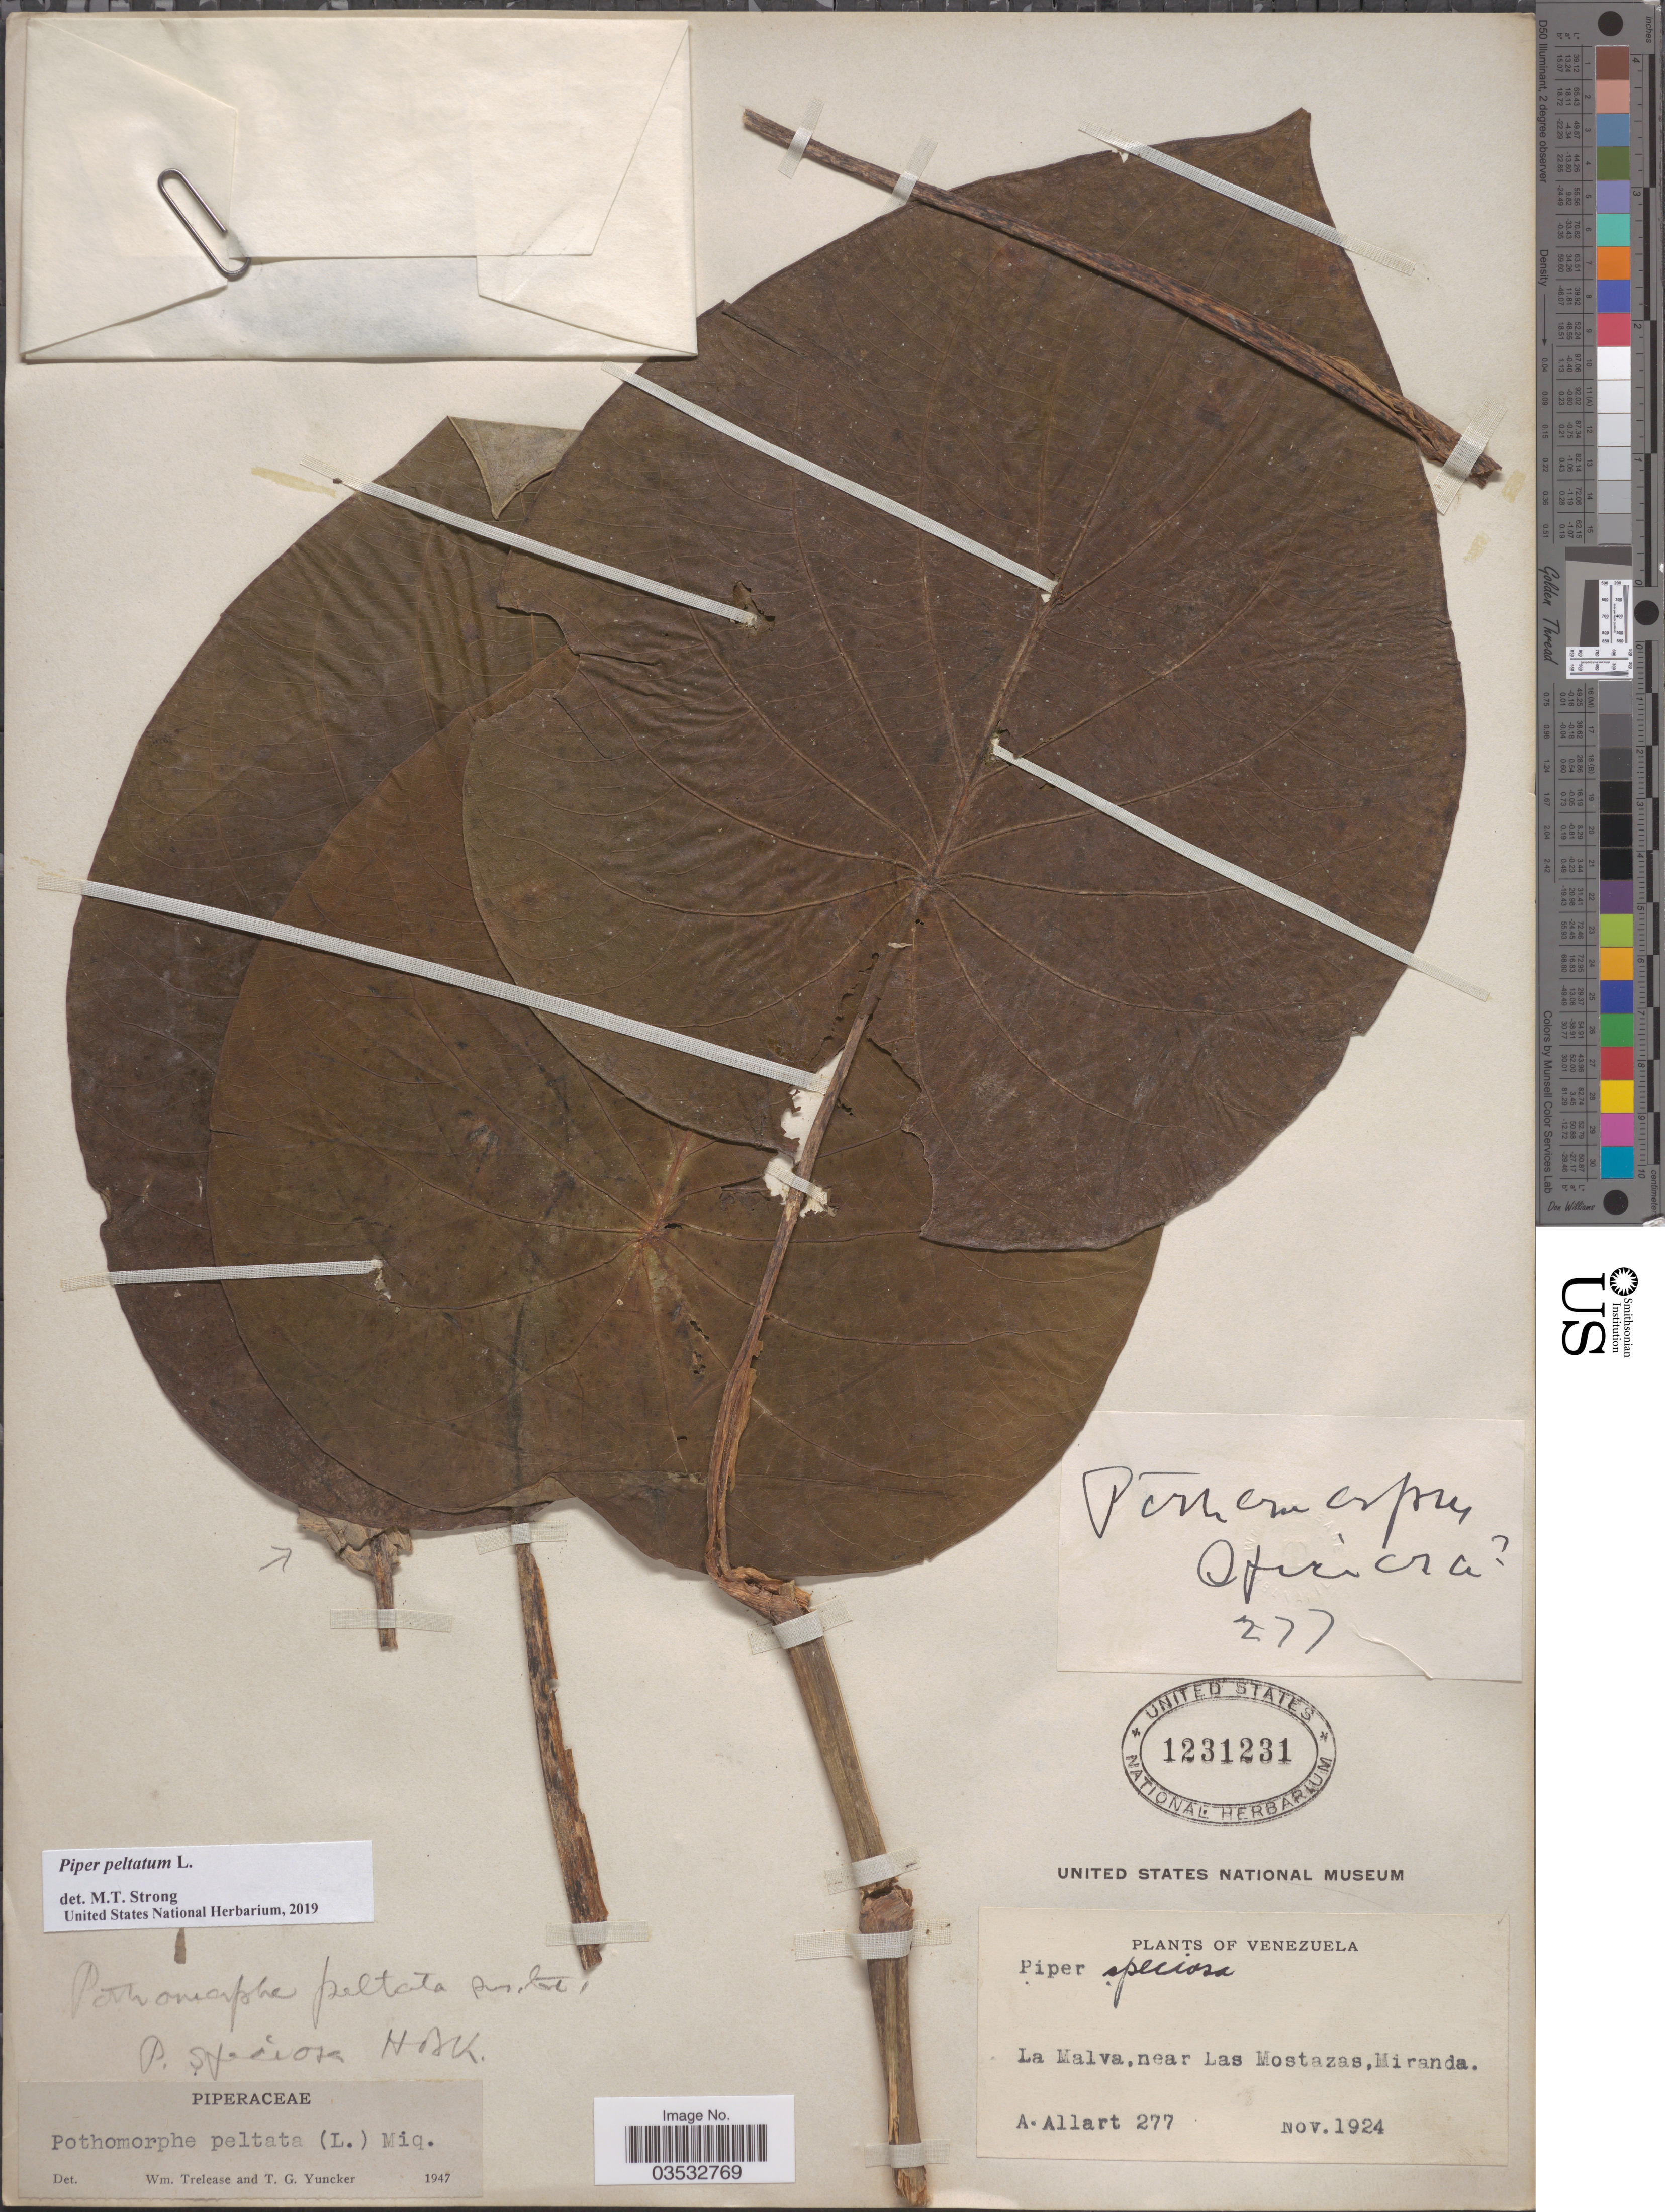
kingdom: Plantae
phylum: Tracheophyta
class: Magnoliopsida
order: Piperales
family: Piperaceae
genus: Piper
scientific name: Piper peltatum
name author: L.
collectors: A. Allart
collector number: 277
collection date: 1924-11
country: Venezuela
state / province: Miranda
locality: La Malva, near Las Mostazas.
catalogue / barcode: US 1231231